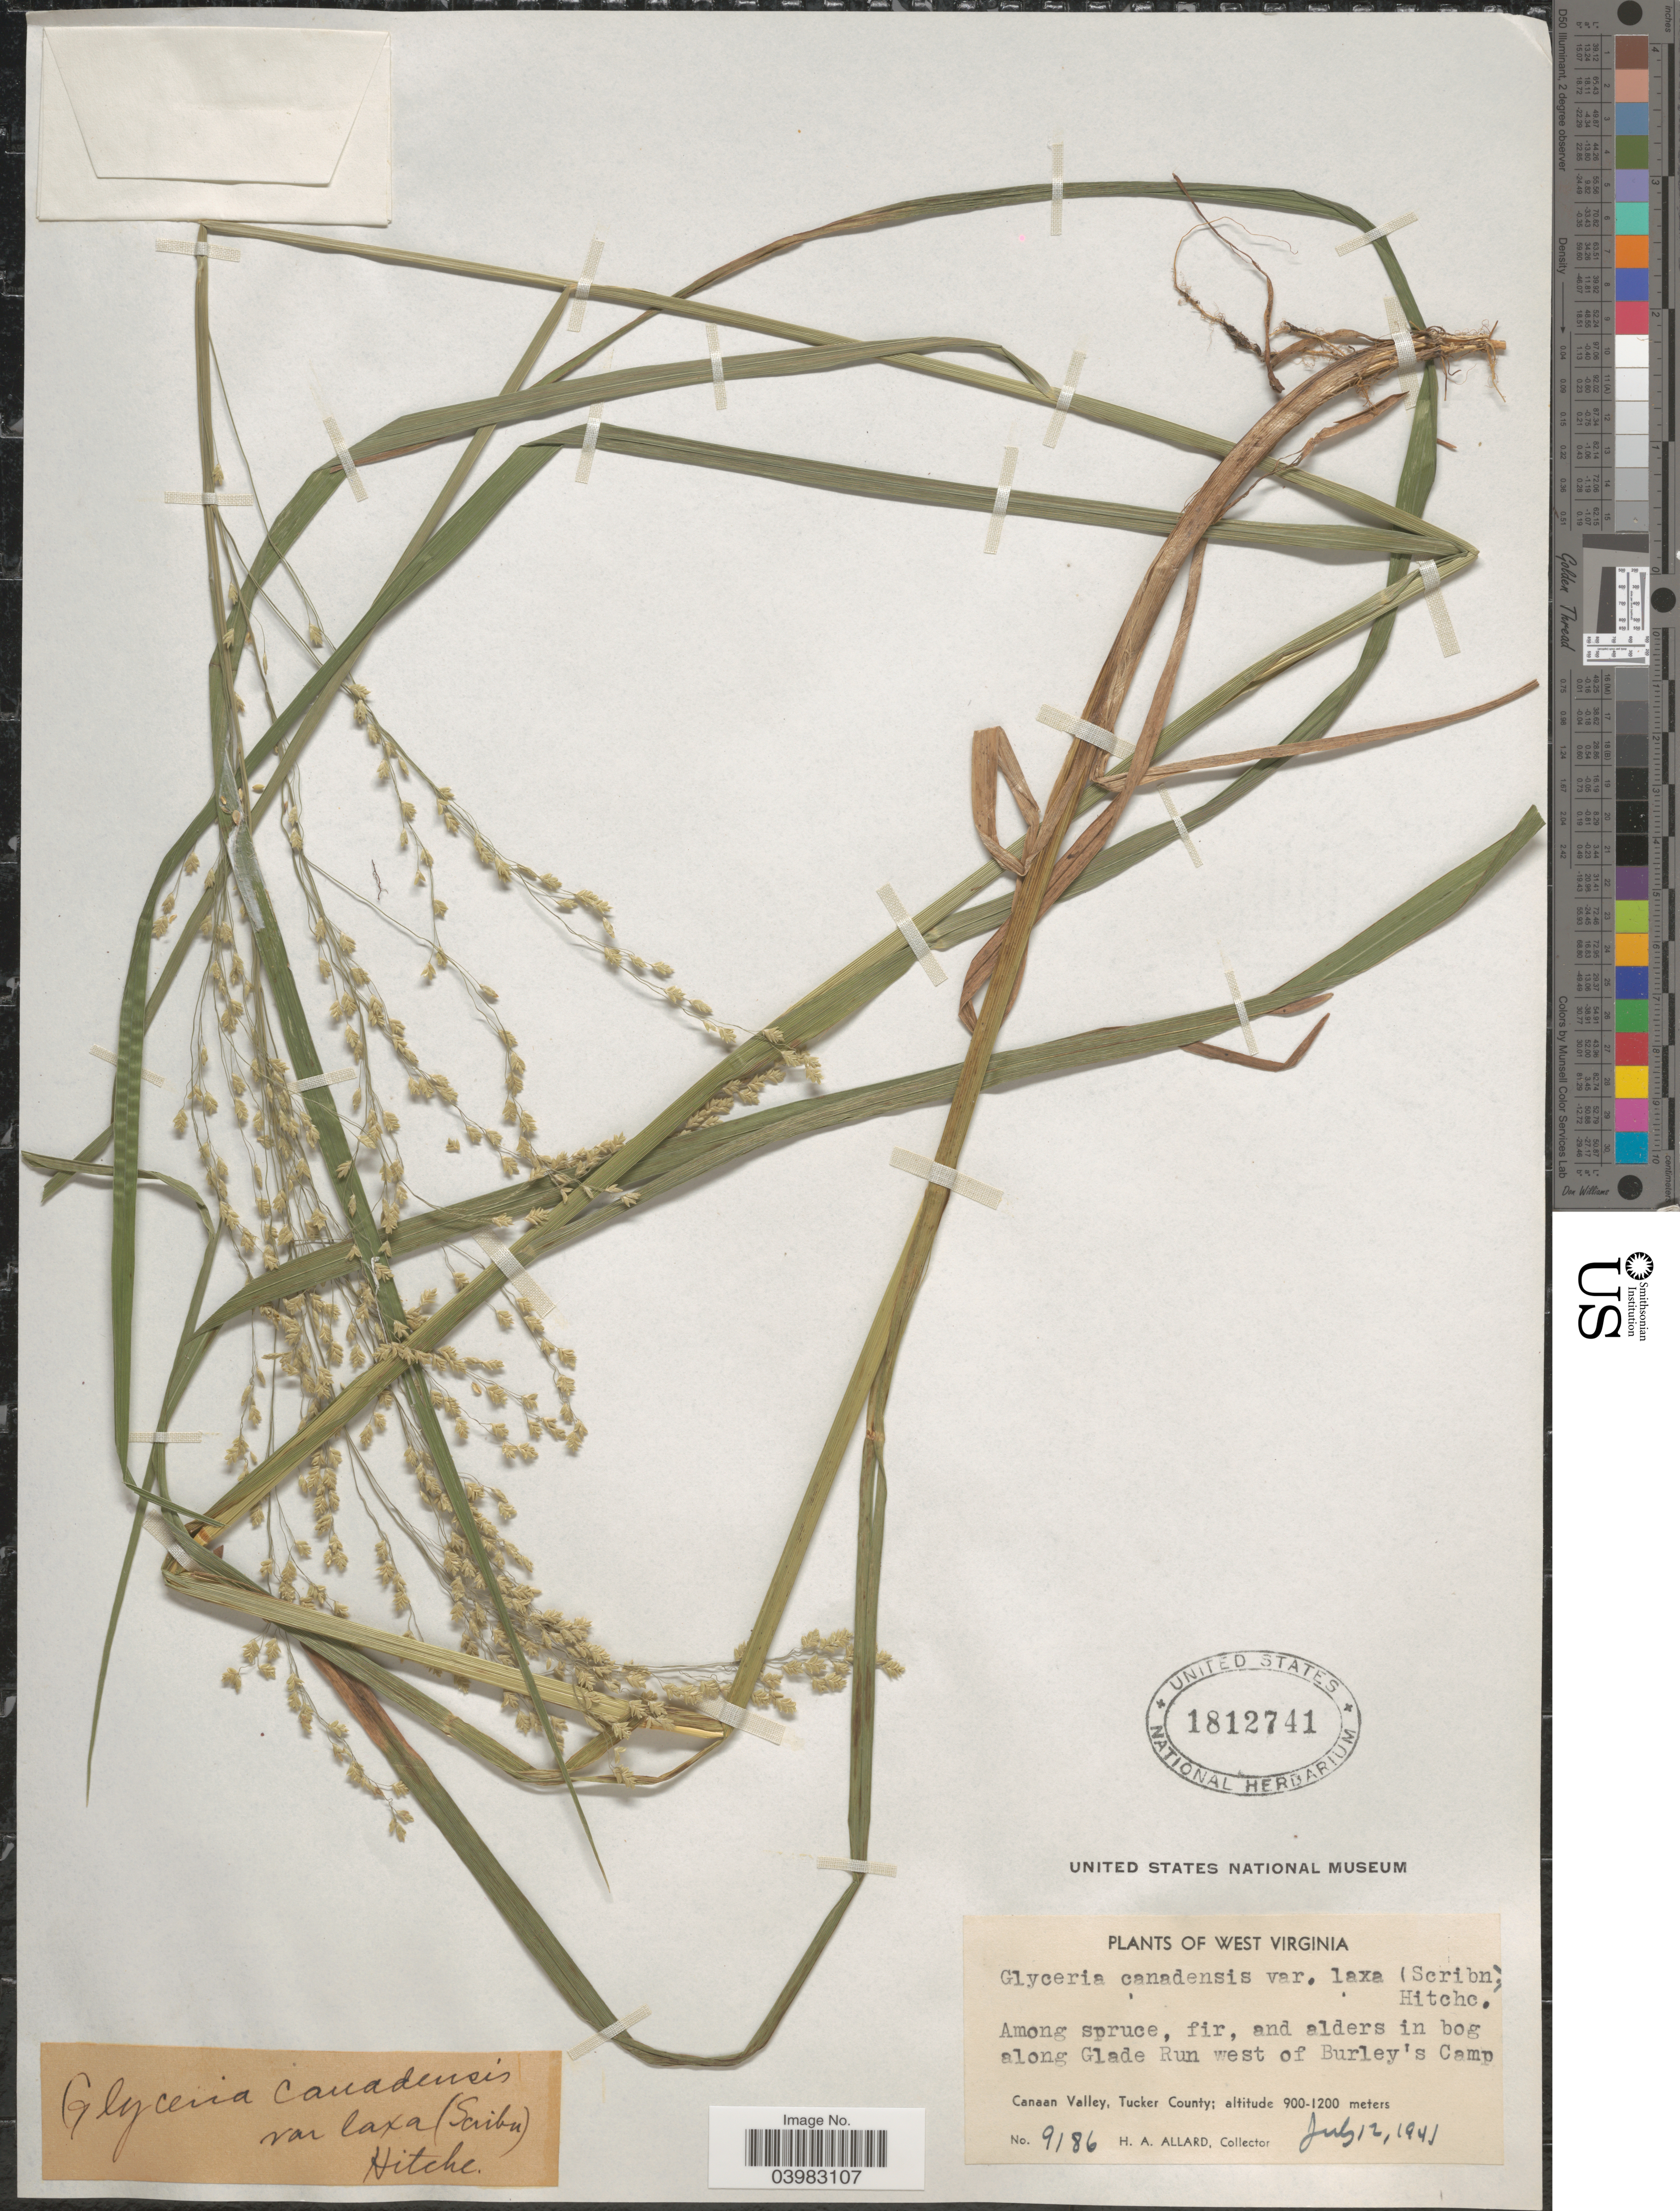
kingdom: Plantae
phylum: Tracheophyta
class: Liliopsida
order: Poales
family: Poaceae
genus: Glyceria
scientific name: Glyceria canadensis var. laxa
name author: (Scribn.) Hitchc.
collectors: H. A. Allard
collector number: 9186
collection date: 1941-07-12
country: United States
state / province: West Virginia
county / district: Tucker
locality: Among spruce, fir, and alders in bog along Glade Run west of Burley's Camp. Canaan Valley, Tucker County.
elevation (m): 900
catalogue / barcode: US 1812741